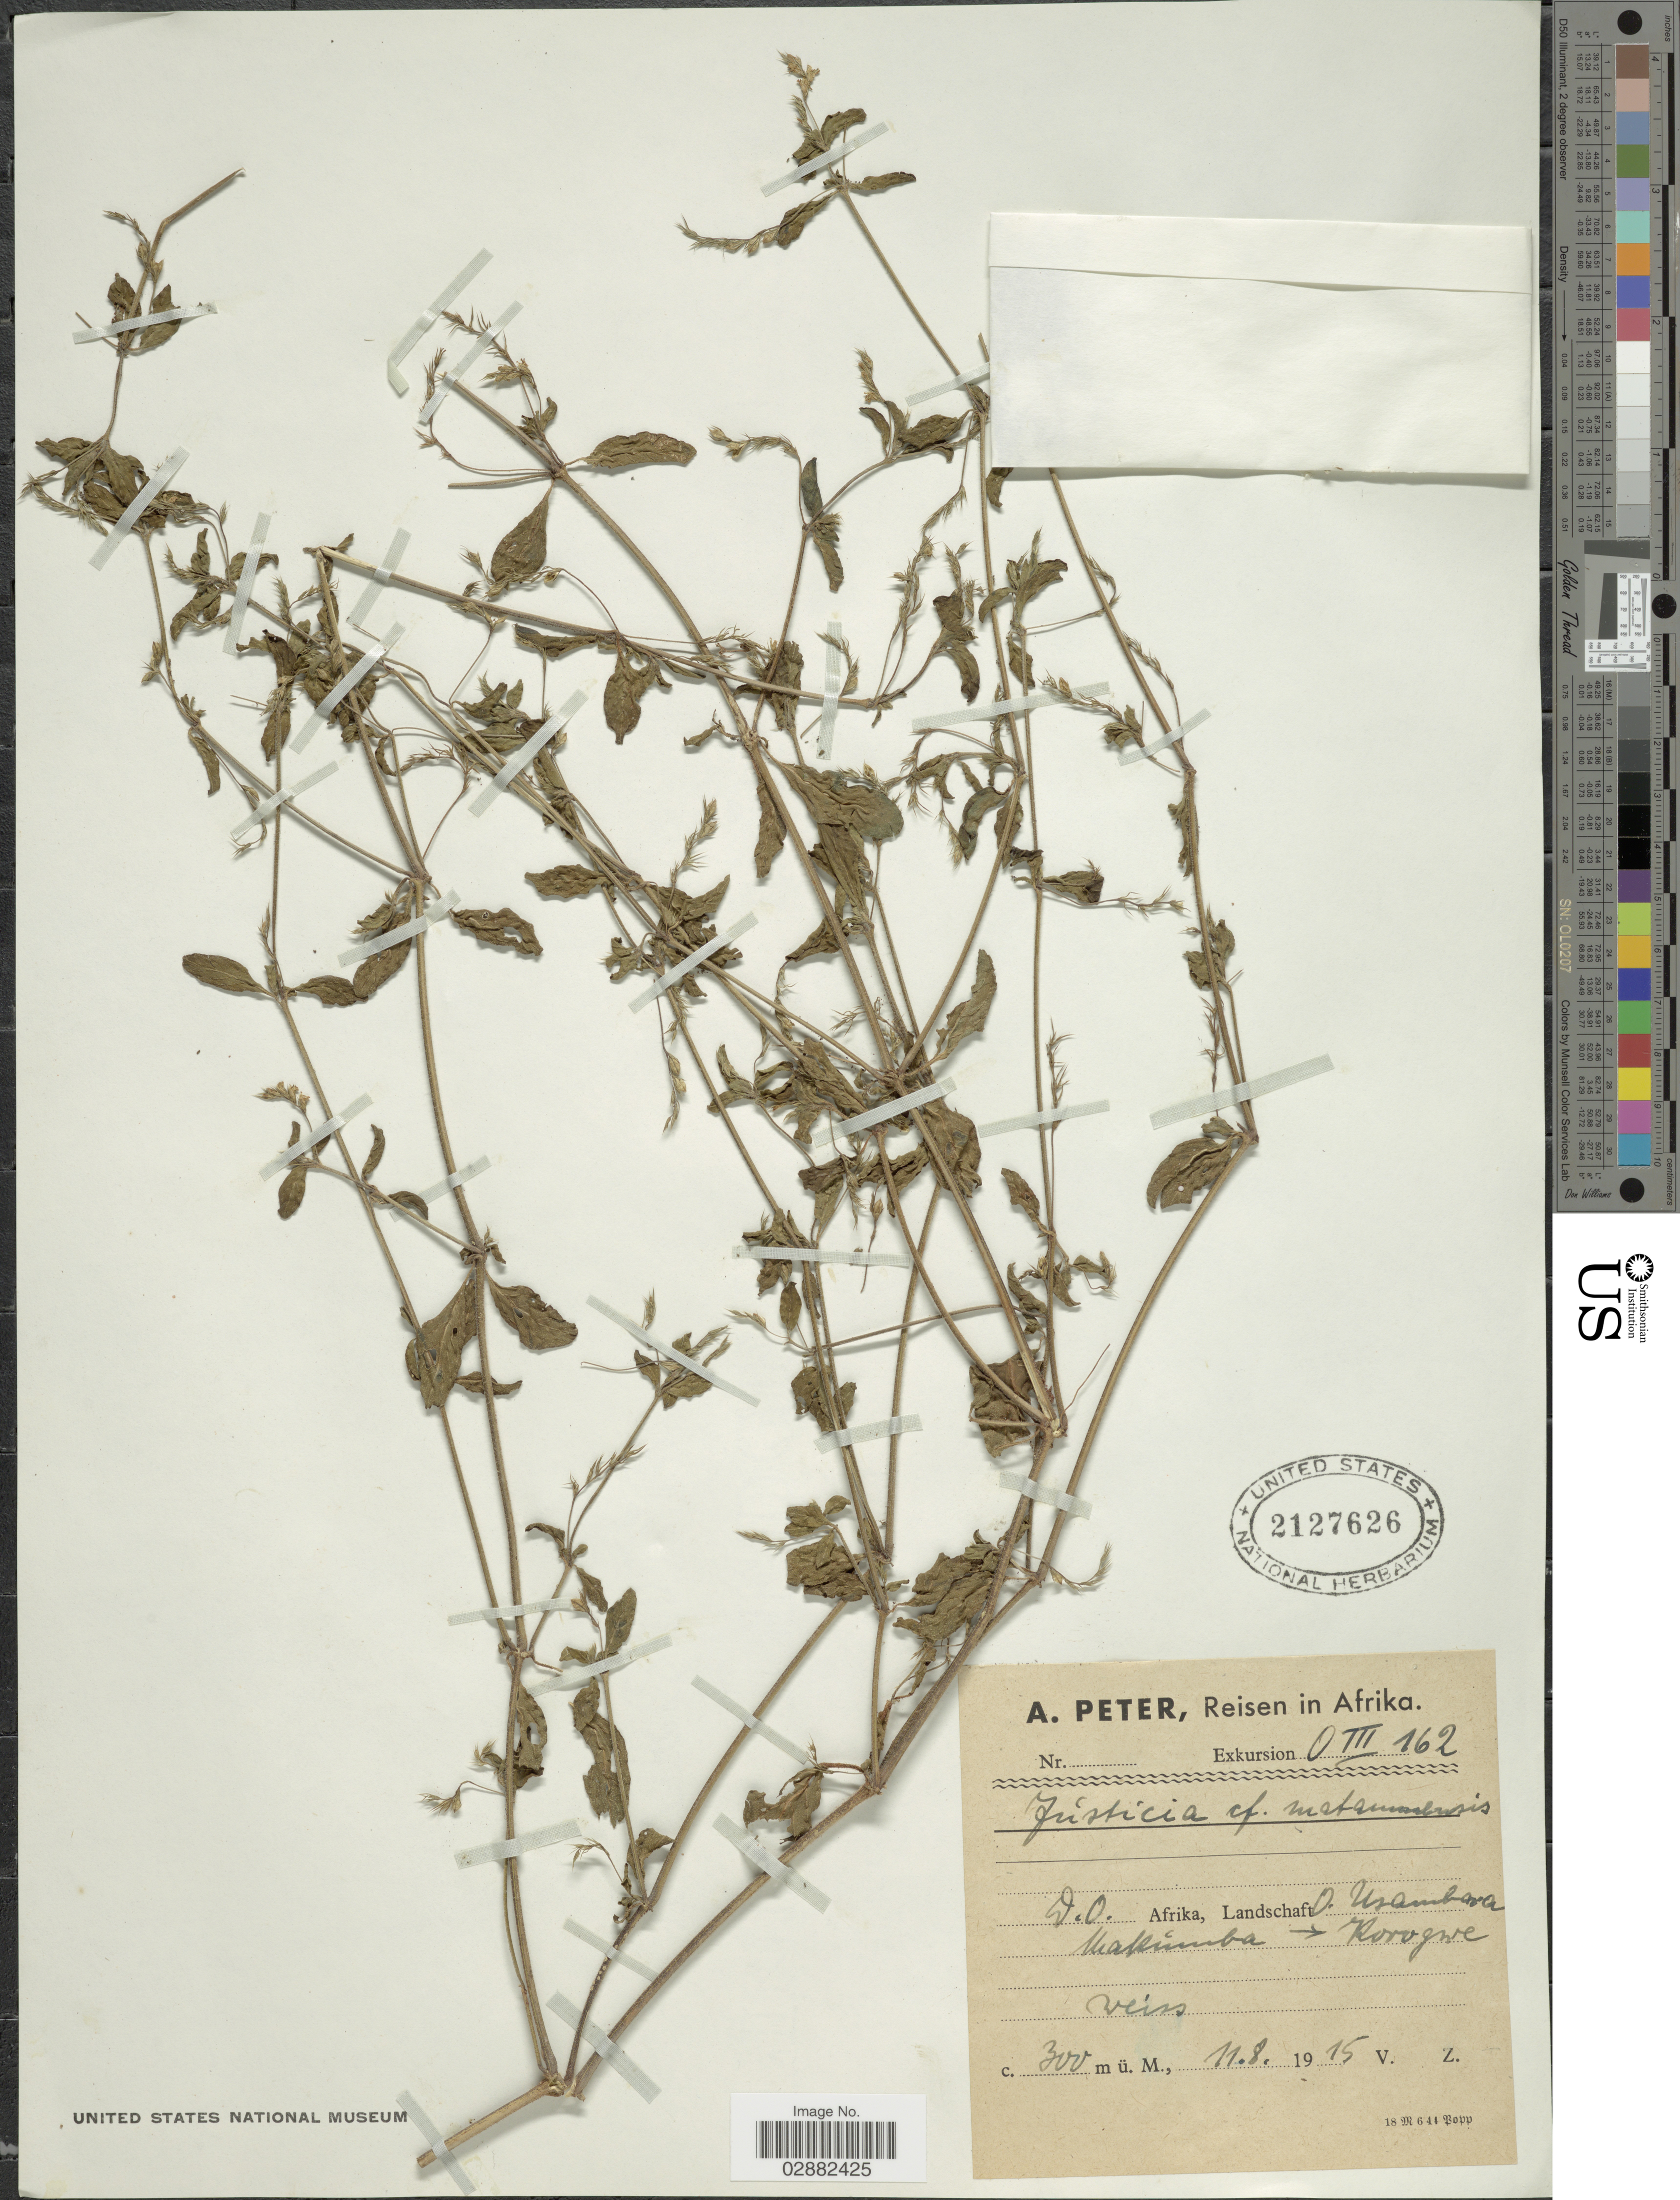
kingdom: Plantae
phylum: Tracheophyta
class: Magnoliopsida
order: Lamiales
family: Acanthaceae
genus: Justicia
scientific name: Justicia matammensis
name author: (Schweinf.) Oliv.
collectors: A. Peter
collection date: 1915-08-11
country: Tanzania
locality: Afrika, D.O. Afrika, Landschaft O. Usambara Makumba - Korogwe.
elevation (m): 300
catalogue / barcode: US 2127626